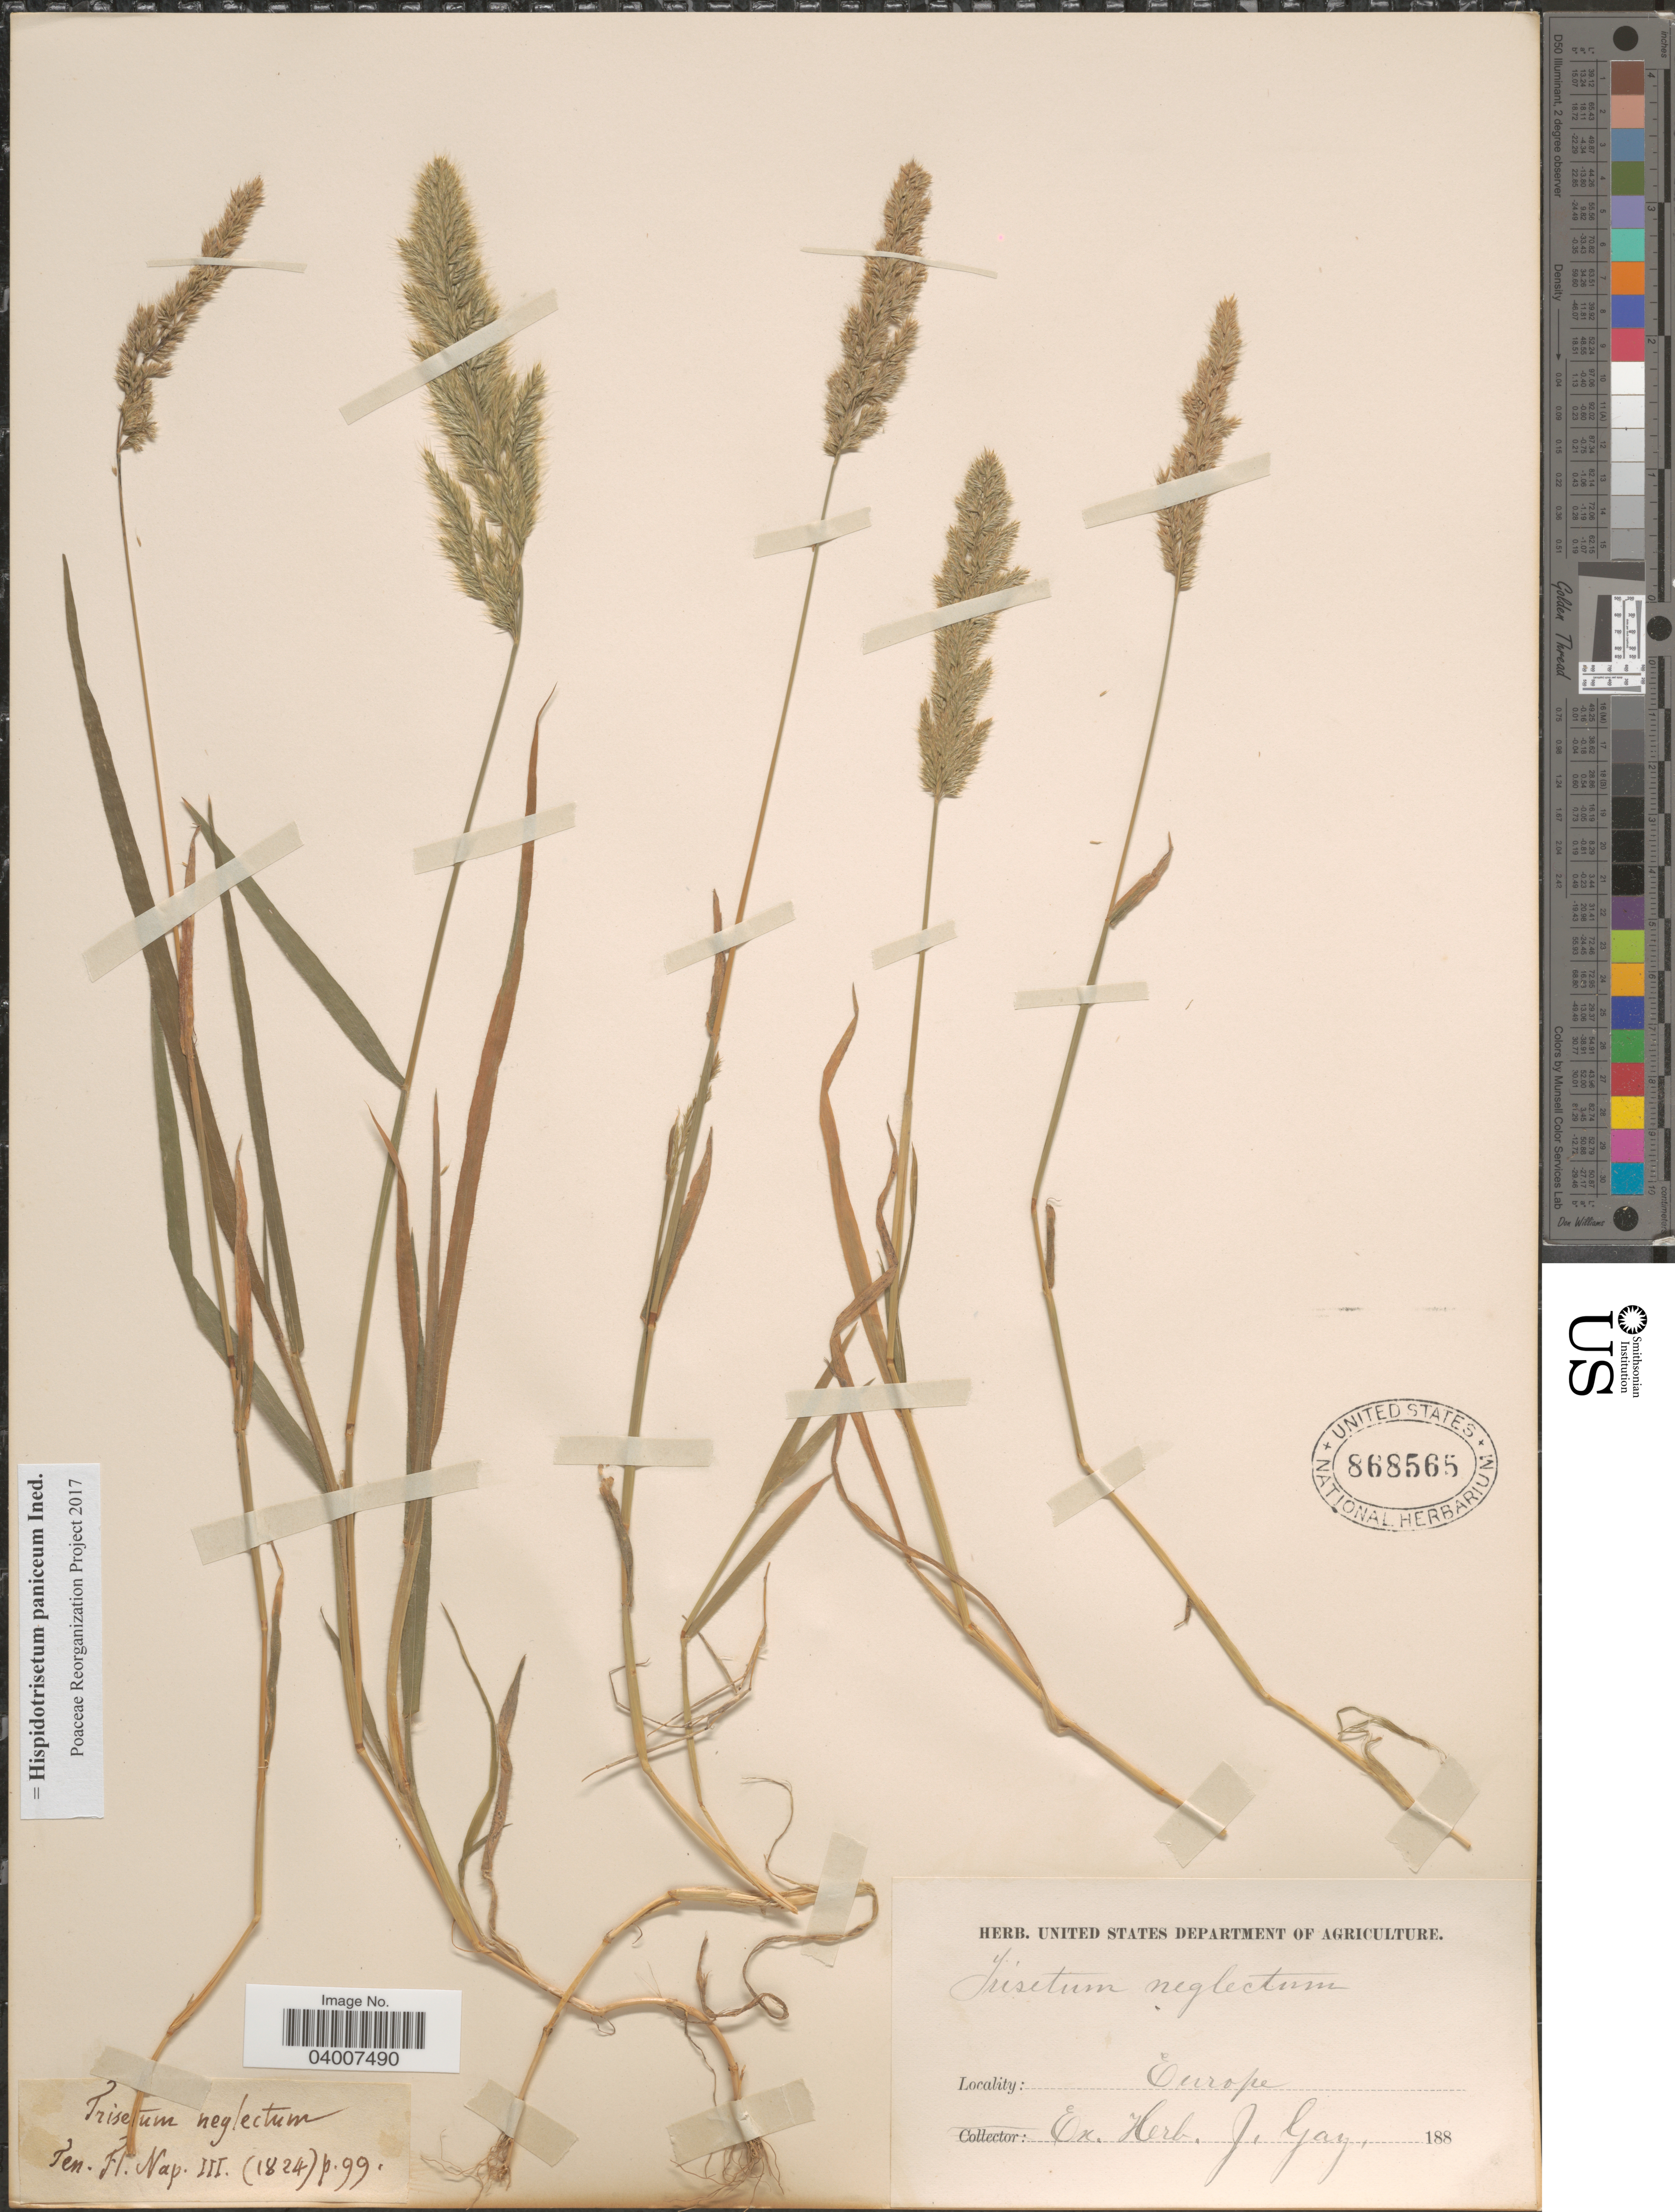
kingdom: Plantae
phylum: Tracheophyta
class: Liliopsida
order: Poales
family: Poaceae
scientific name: Hispidotrisetum paniceum ined.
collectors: ex herb. J. Gay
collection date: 1824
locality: Europe.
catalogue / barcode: US 868565